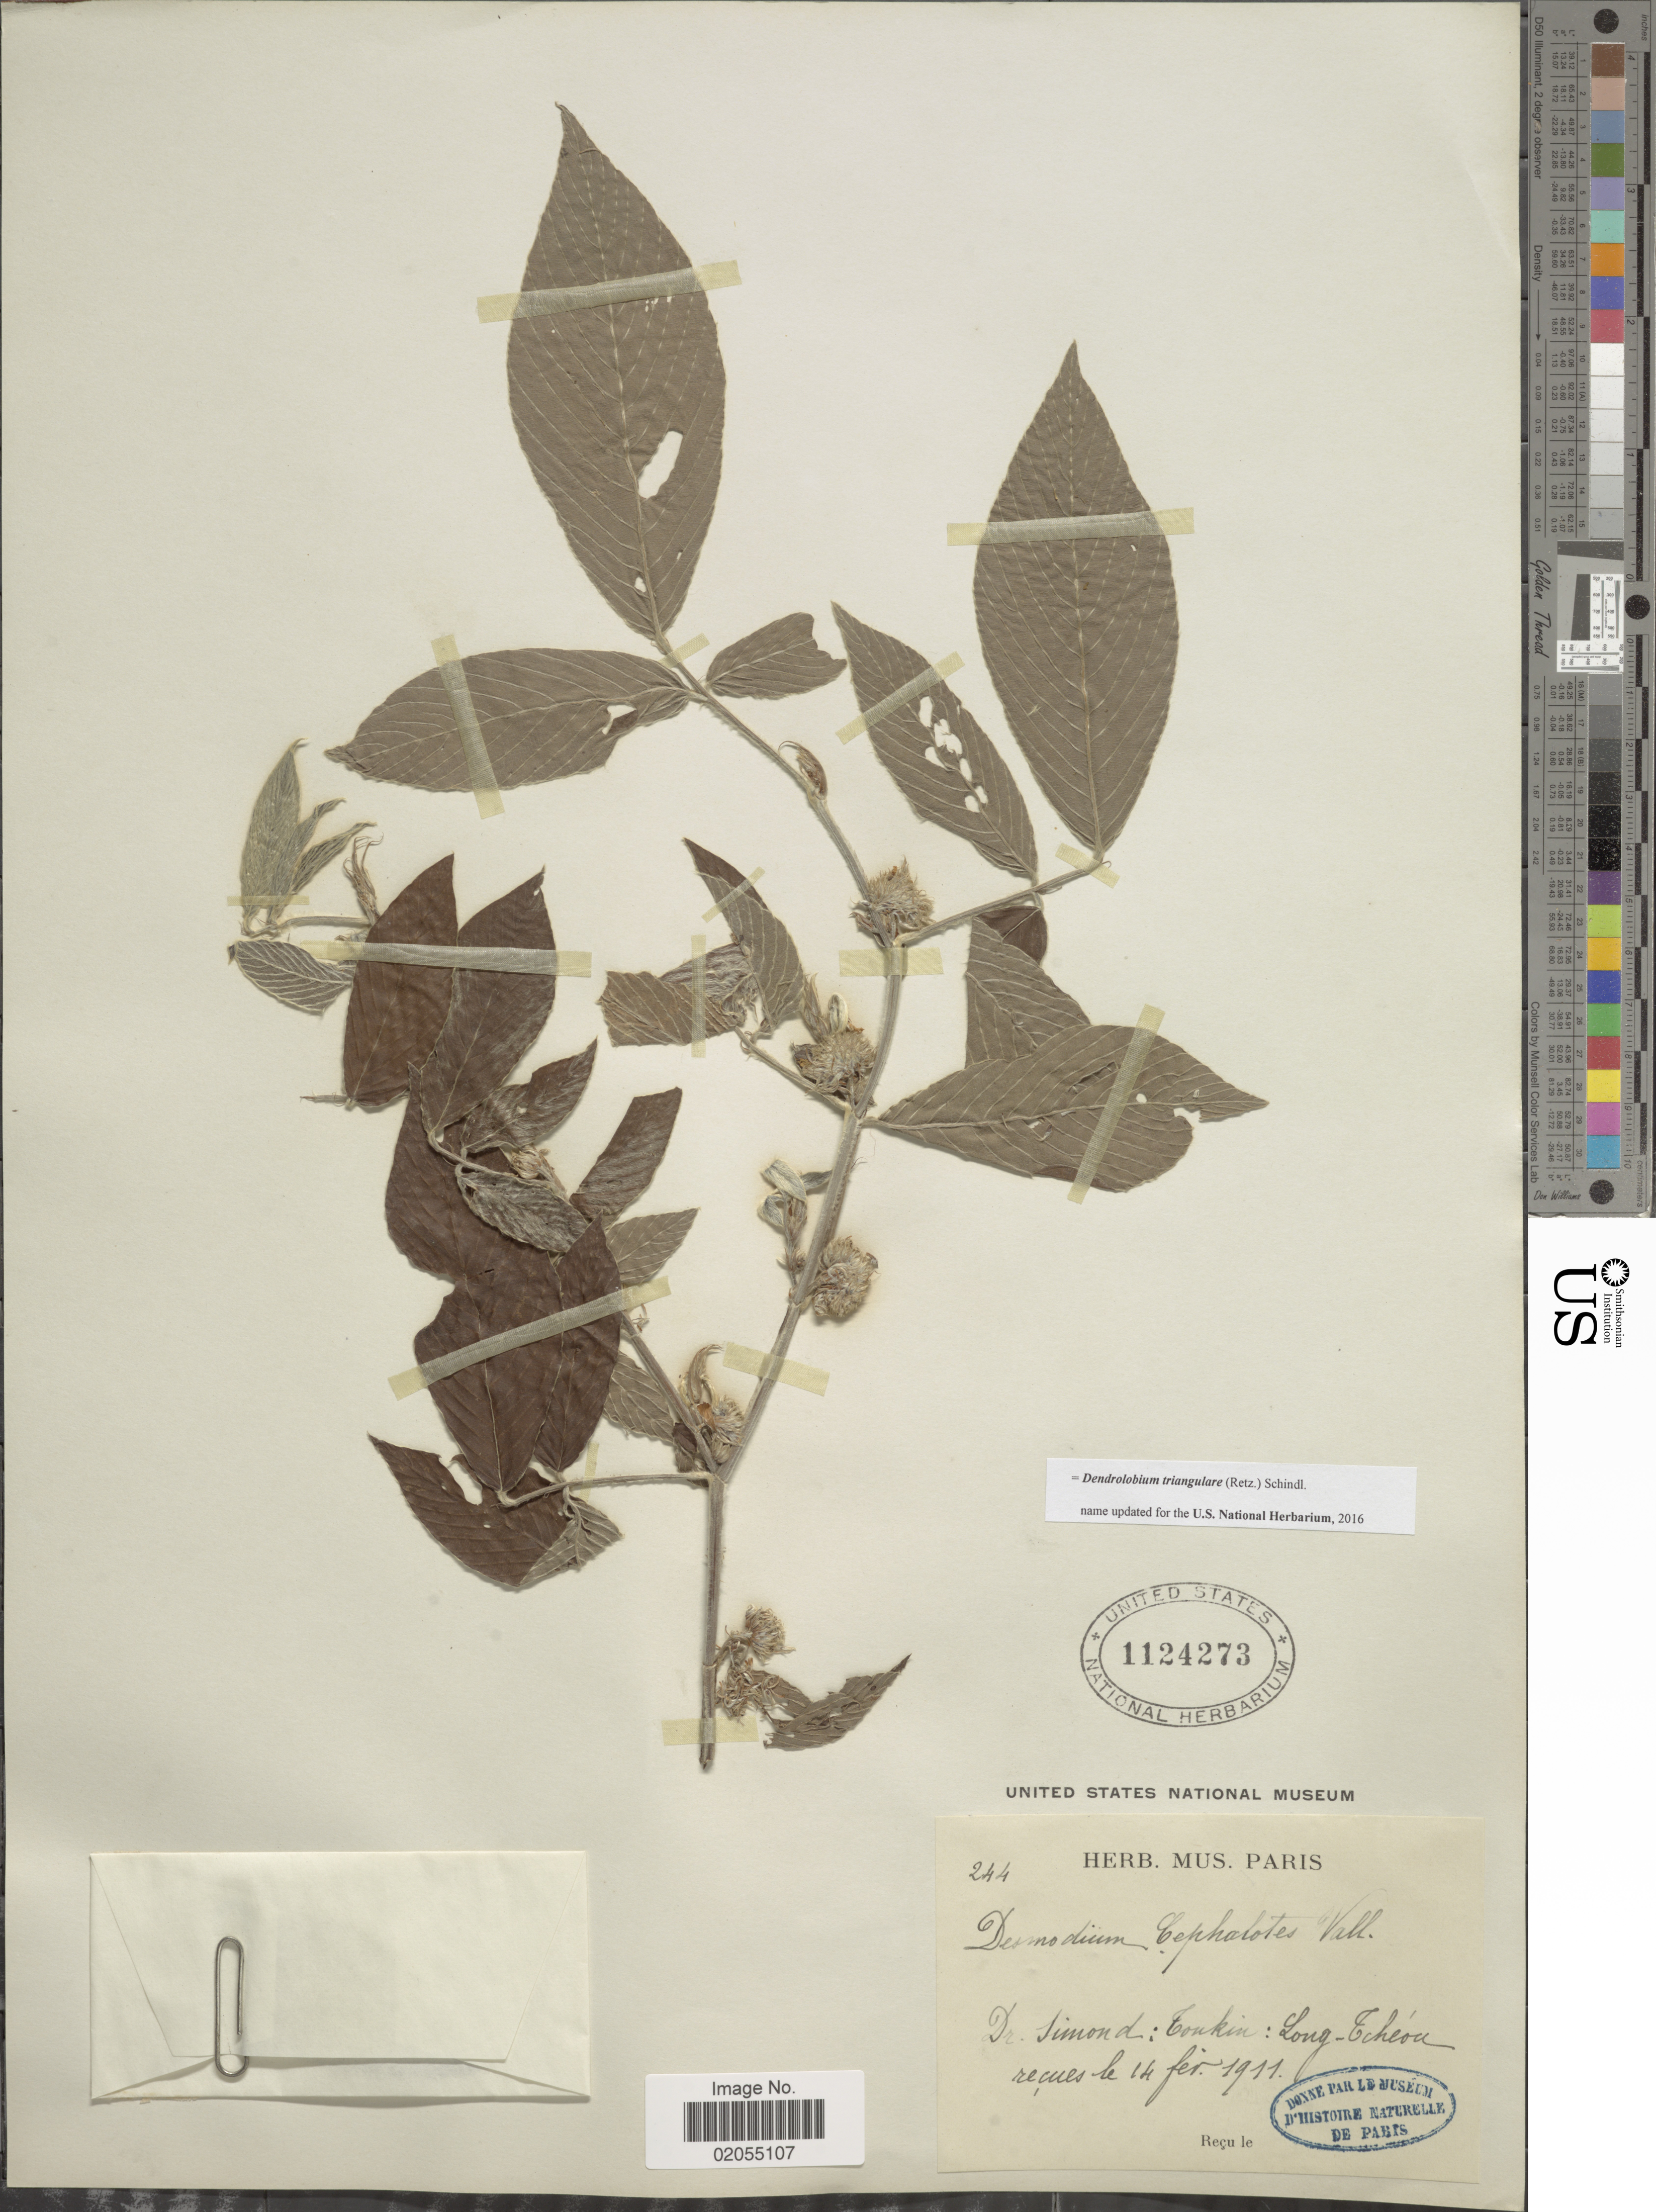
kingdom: Plantae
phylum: Tracheophyta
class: Magnoliopsida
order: Fabales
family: Fabaceae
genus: Dendrolobium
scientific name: Dendrolobium triangulare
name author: (Retz.) Schindl.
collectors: ex herb. Mus. Paris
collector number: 244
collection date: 1911-02-14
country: Vietnam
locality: Dr. Simond: Tonkin: Long-Tchéou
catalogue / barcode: US 1124273